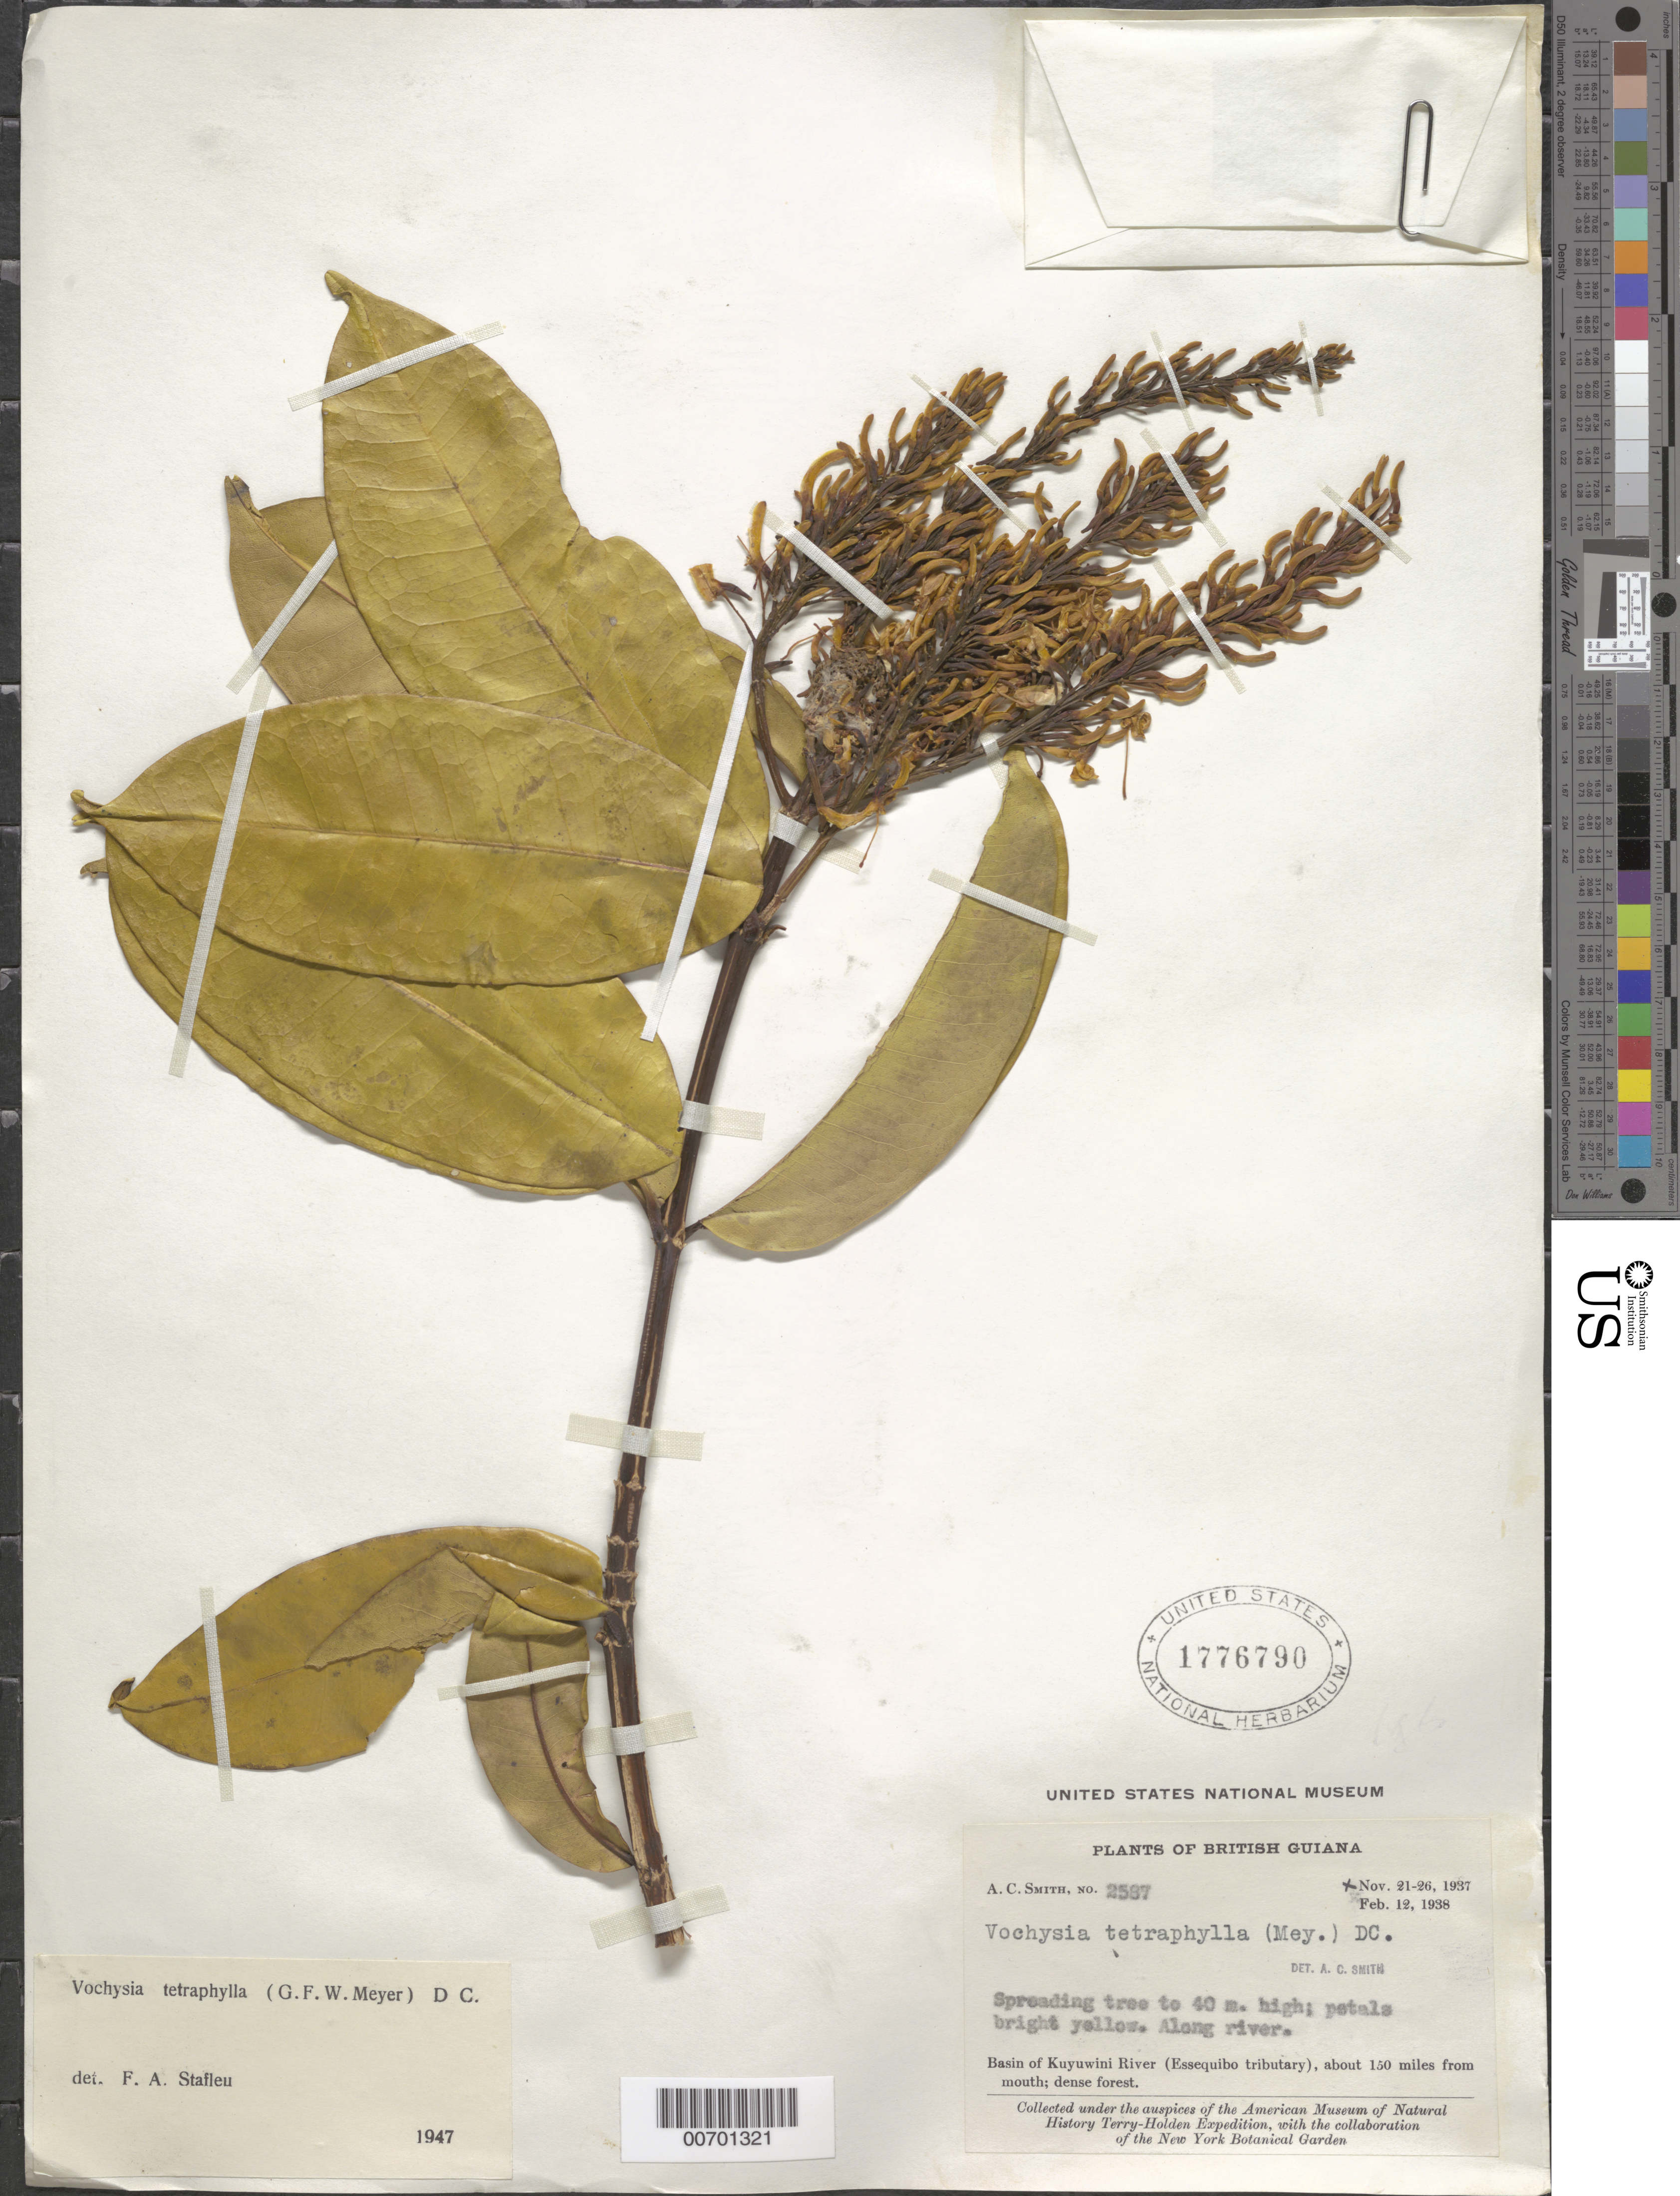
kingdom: Plantae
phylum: Tracheophyta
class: Magnoliopsida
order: Myrtales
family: Vochysiaceae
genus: Vochysia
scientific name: Vochysia tetraphylla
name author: (G. Mey.) DC.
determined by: Stafleu, F. A.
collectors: A. C. Smith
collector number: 2587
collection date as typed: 21-Nov-37 to 26-Nov-37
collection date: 1937-11-21/1937-11-26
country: Guyana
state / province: U. Takutu-U. Essequibo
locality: Kuyuwini River Basin (Essequibo River tributary), about 150 mi. from mouth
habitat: Dense forest along river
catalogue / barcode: US 1776790